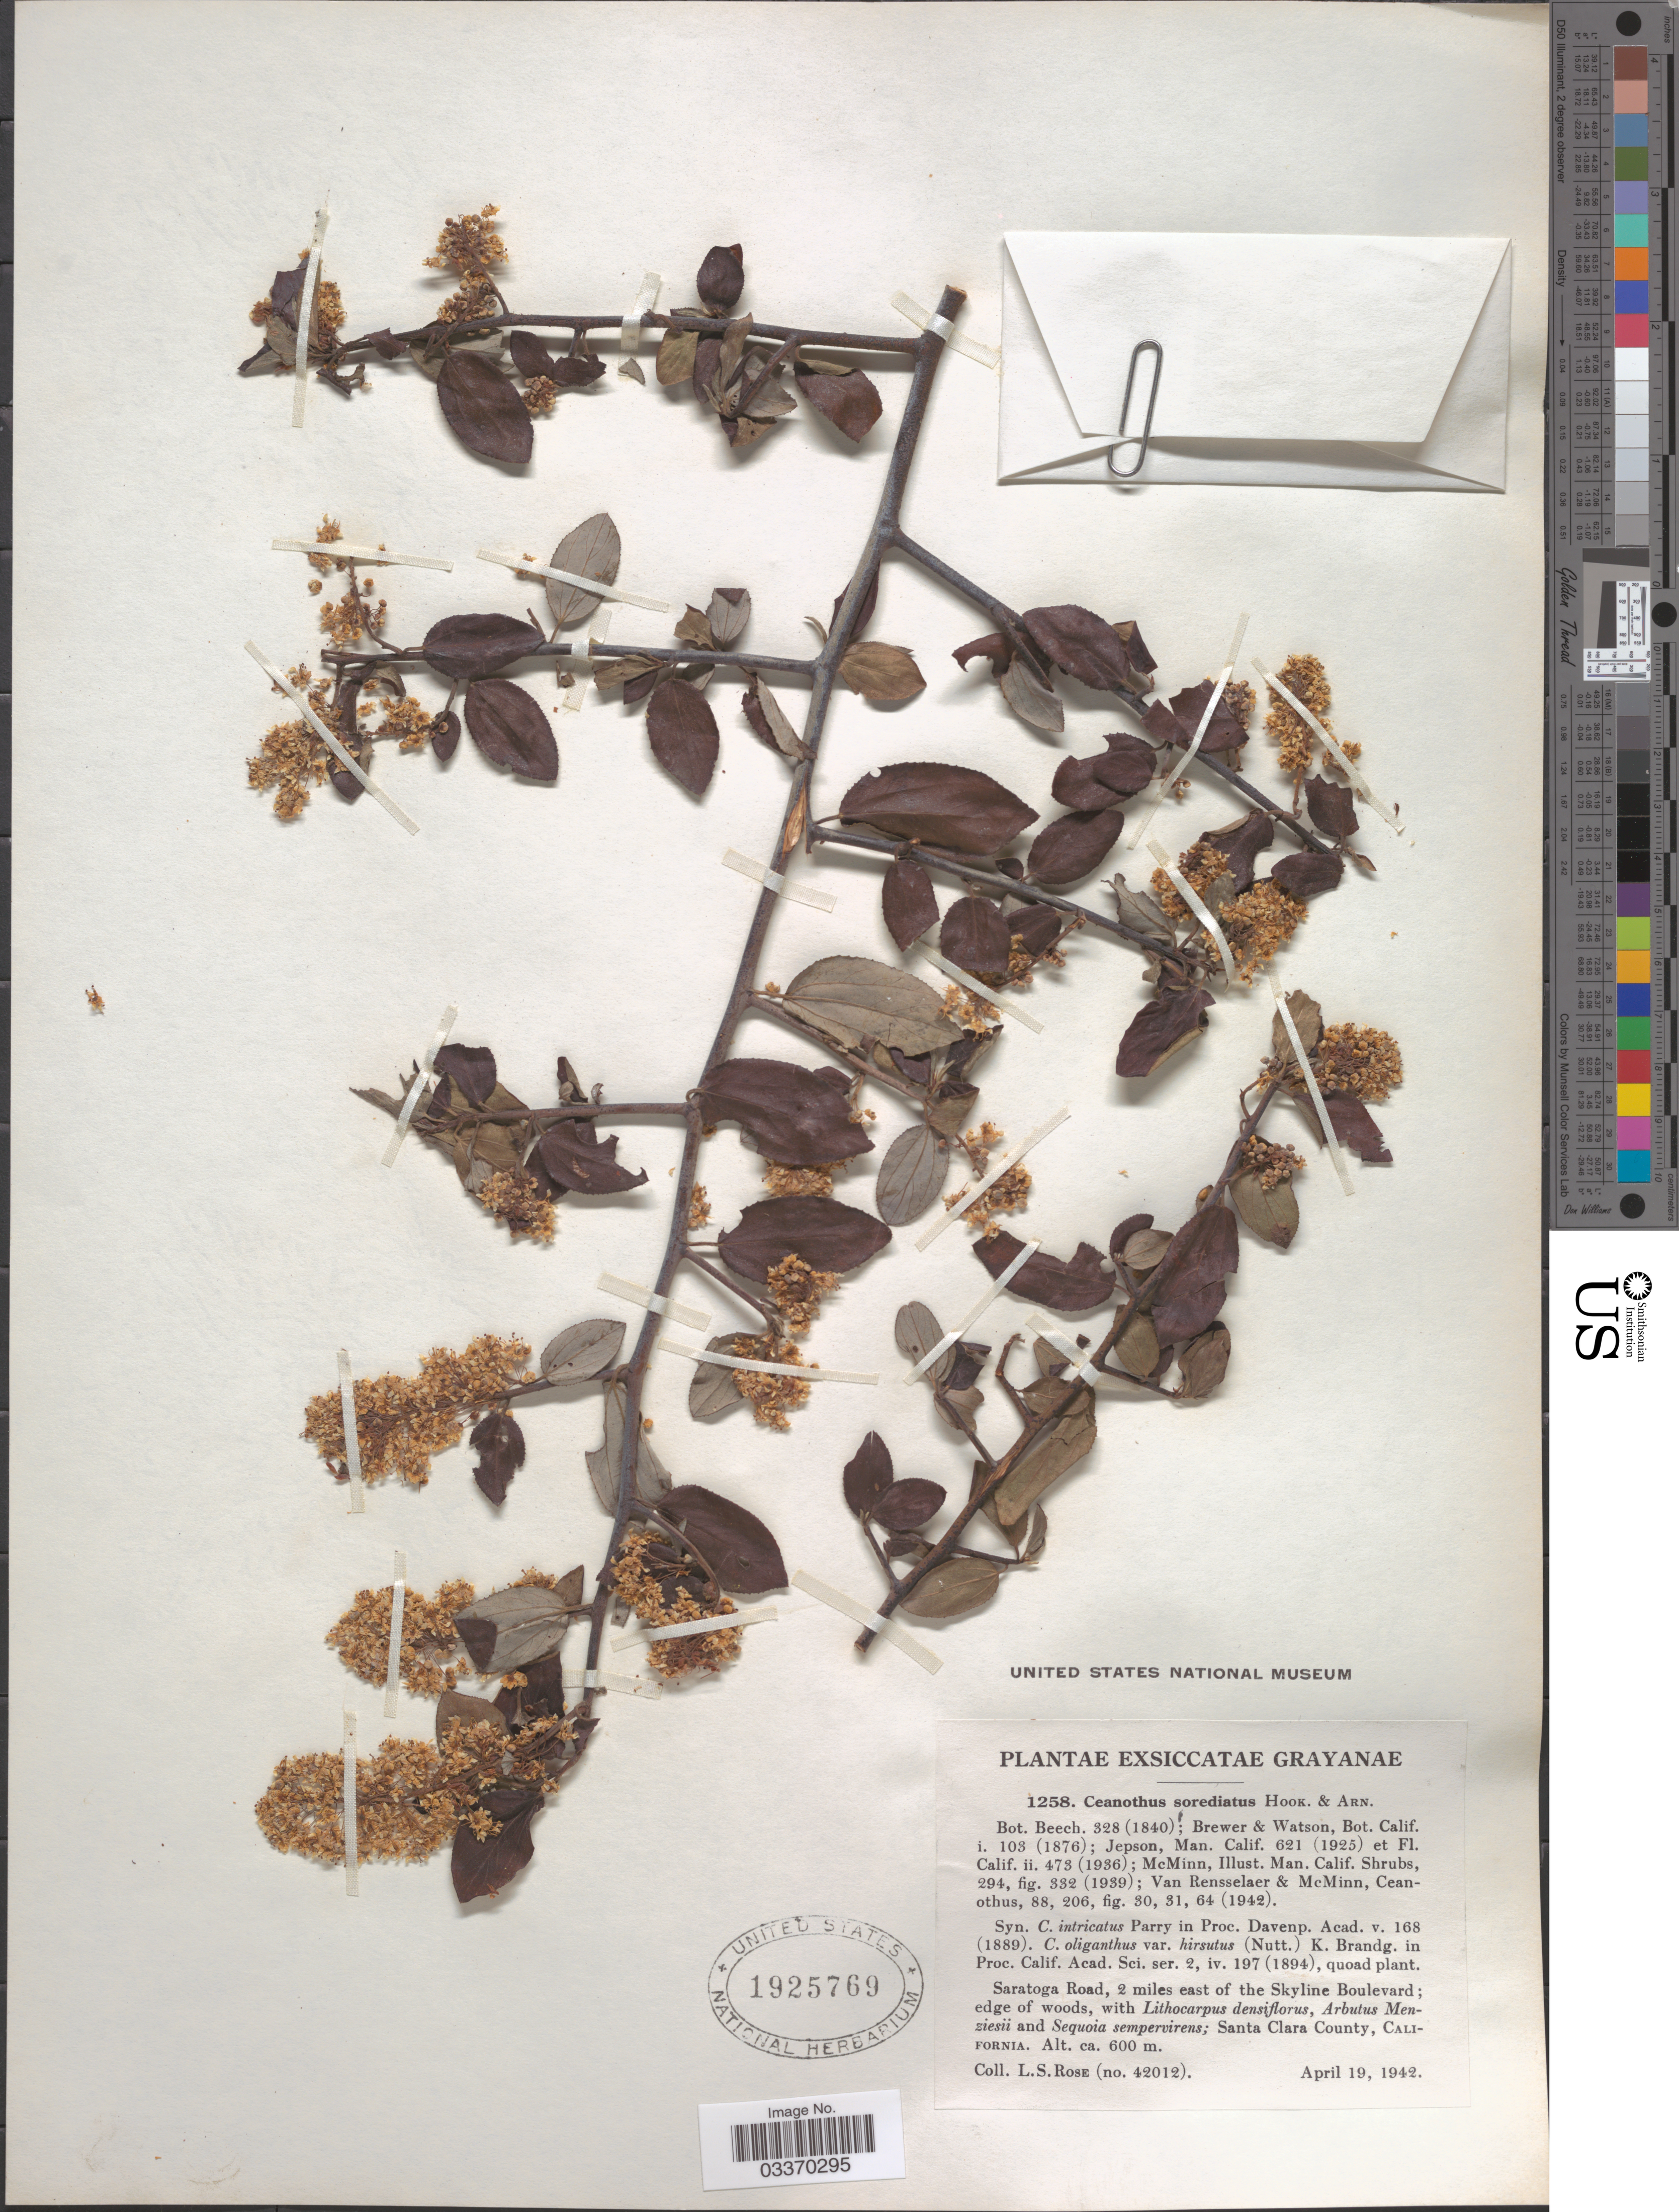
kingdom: Plantae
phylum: Tracheophyta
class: Magnoliopsida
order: Rosales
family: Rhamnaceae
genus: Ceanothus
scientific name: Ceanothus sorediatus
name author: Hook. & Arn.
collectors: L. S. Rose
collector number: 42012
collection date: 1942-04-19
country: United States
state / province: California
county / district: Santa Clara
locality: Grayanae, Saratoga Road, 2 miles east of the Skyline Boulevard; Santa Clara County.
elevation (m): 600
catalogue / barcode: US 1925769